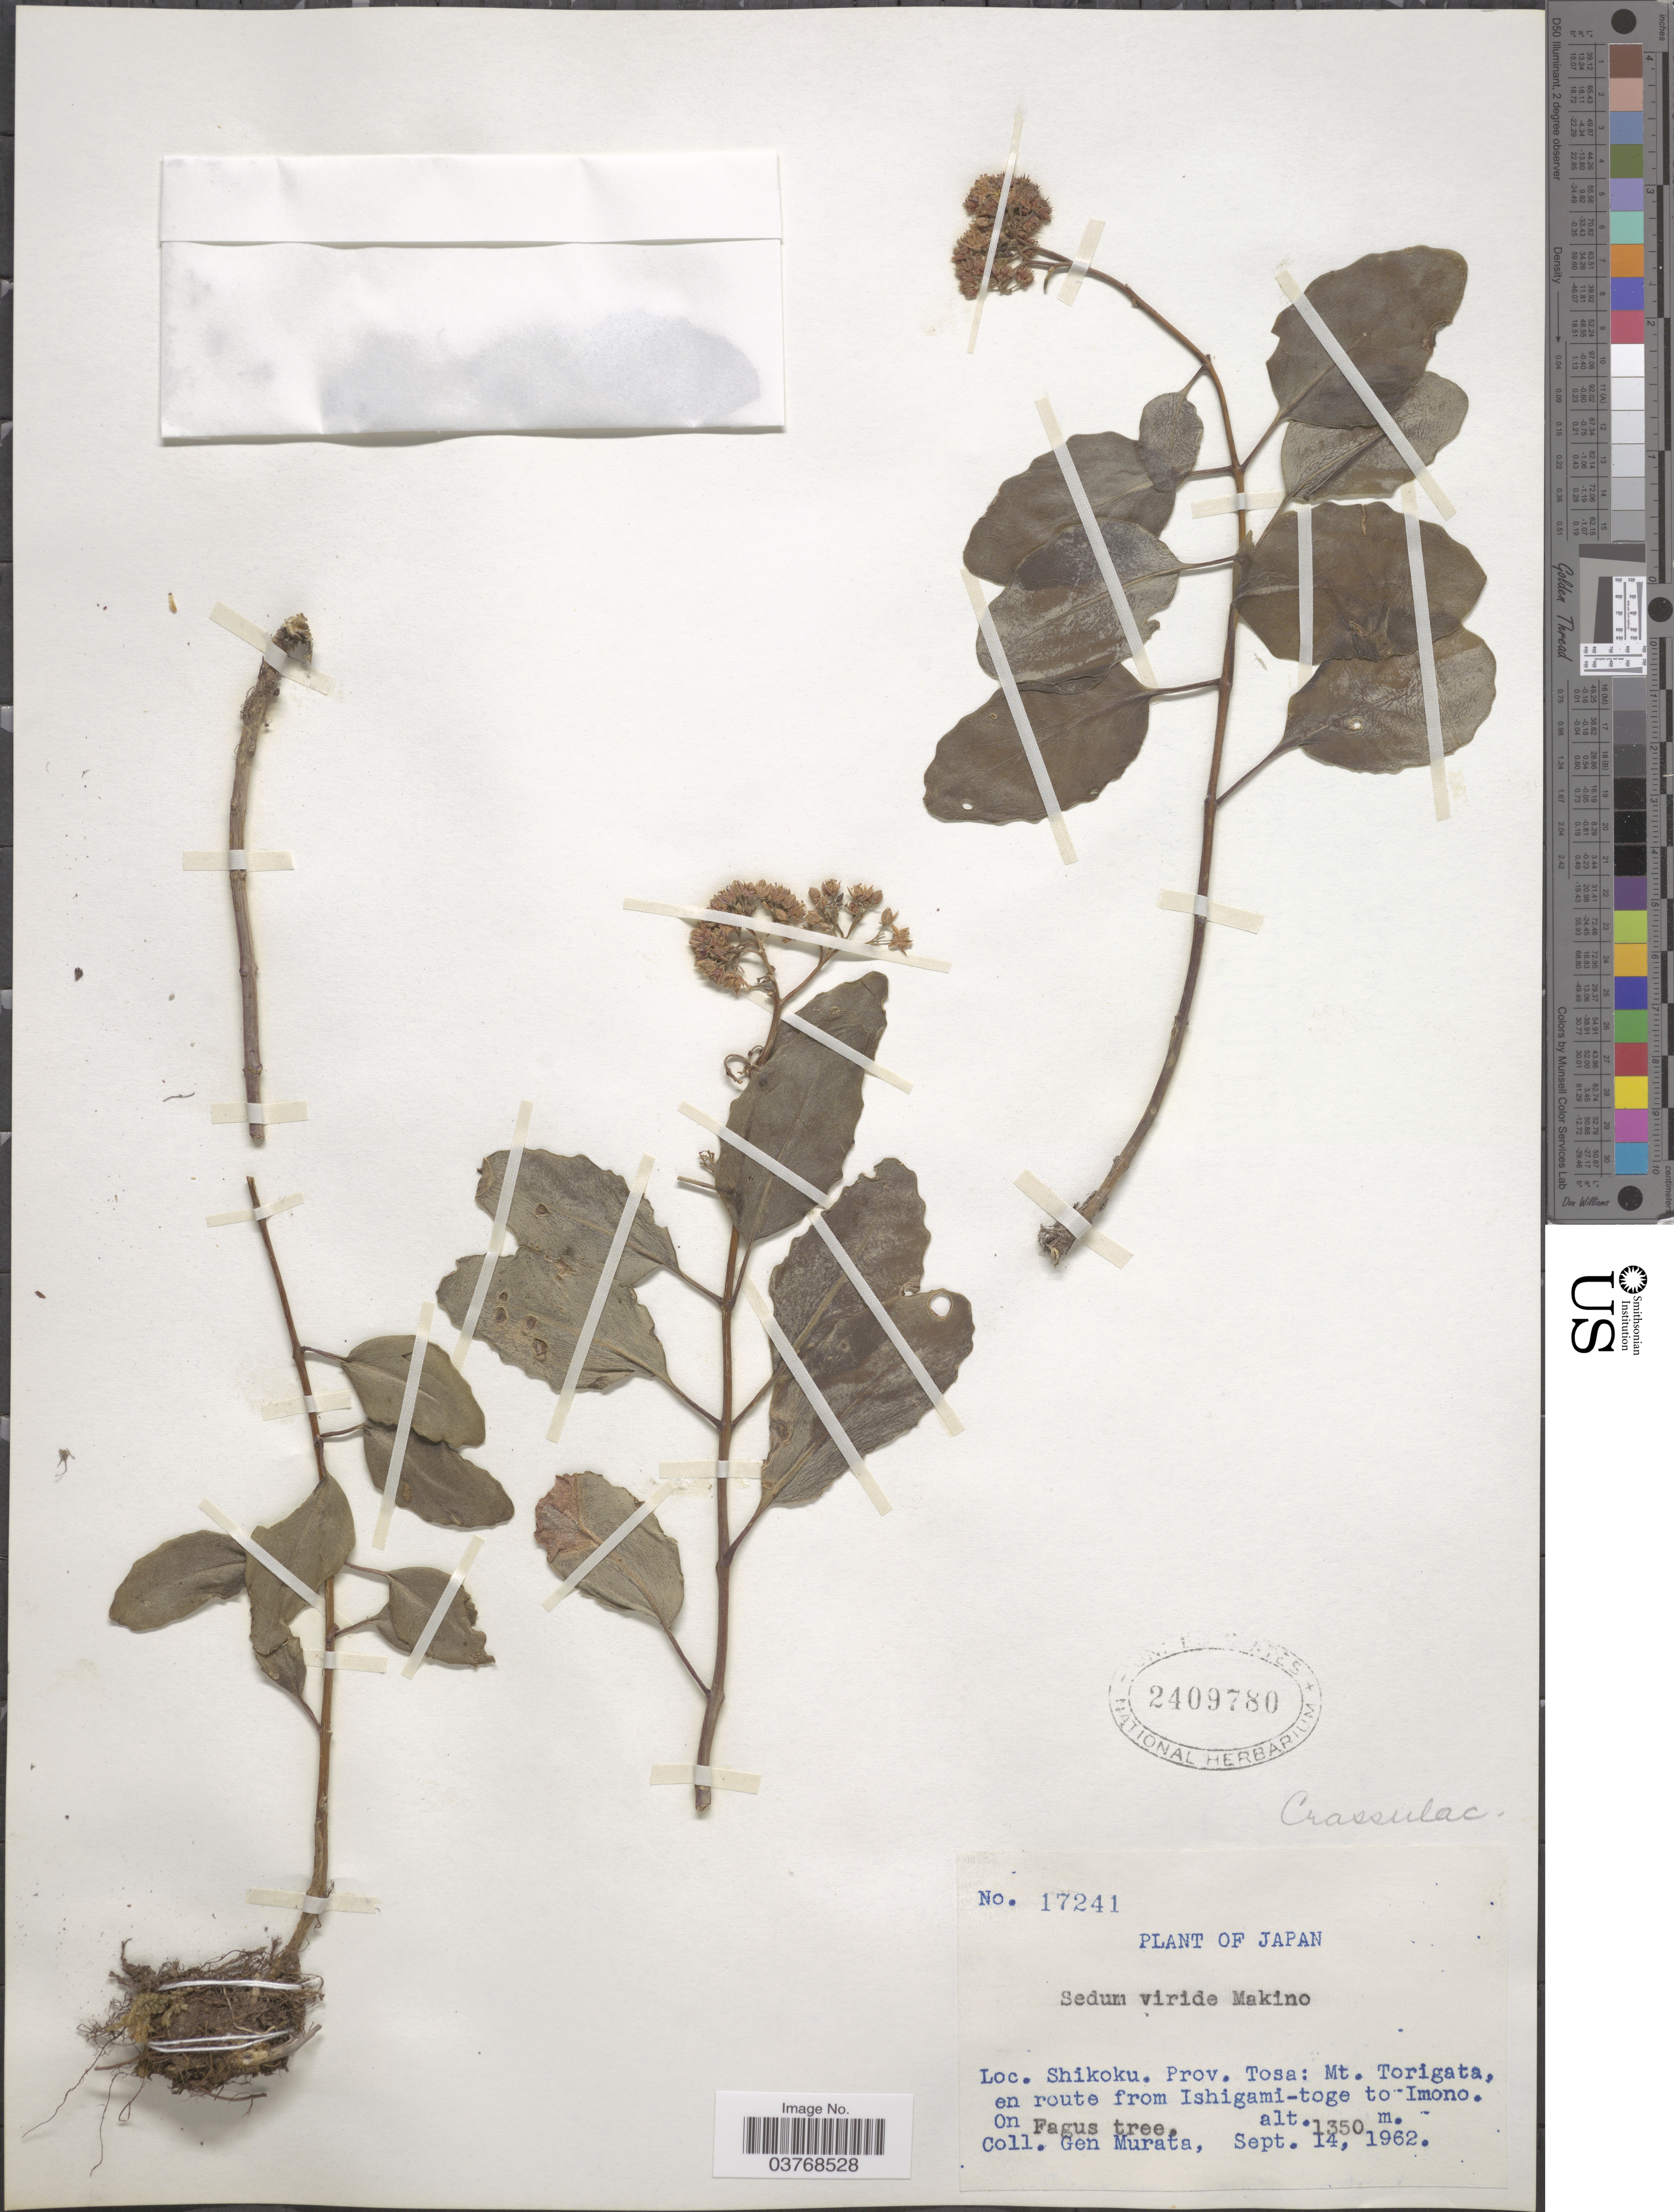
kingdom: Plantae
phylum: Tracheophyta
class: Magnoliopsida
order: Saxifragales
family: Crassulaceae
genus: Hylotelephium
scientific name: Hylotelephium viride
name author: (Makino) H. Ohba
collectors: G. Murata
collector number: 17241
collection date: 1962-09-14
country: Japan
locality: Shikoku. Prov. Tosa: Mt. Torigata, en route from Ishigami-toge to Imono.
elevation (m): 1350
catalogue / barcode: US 2409780